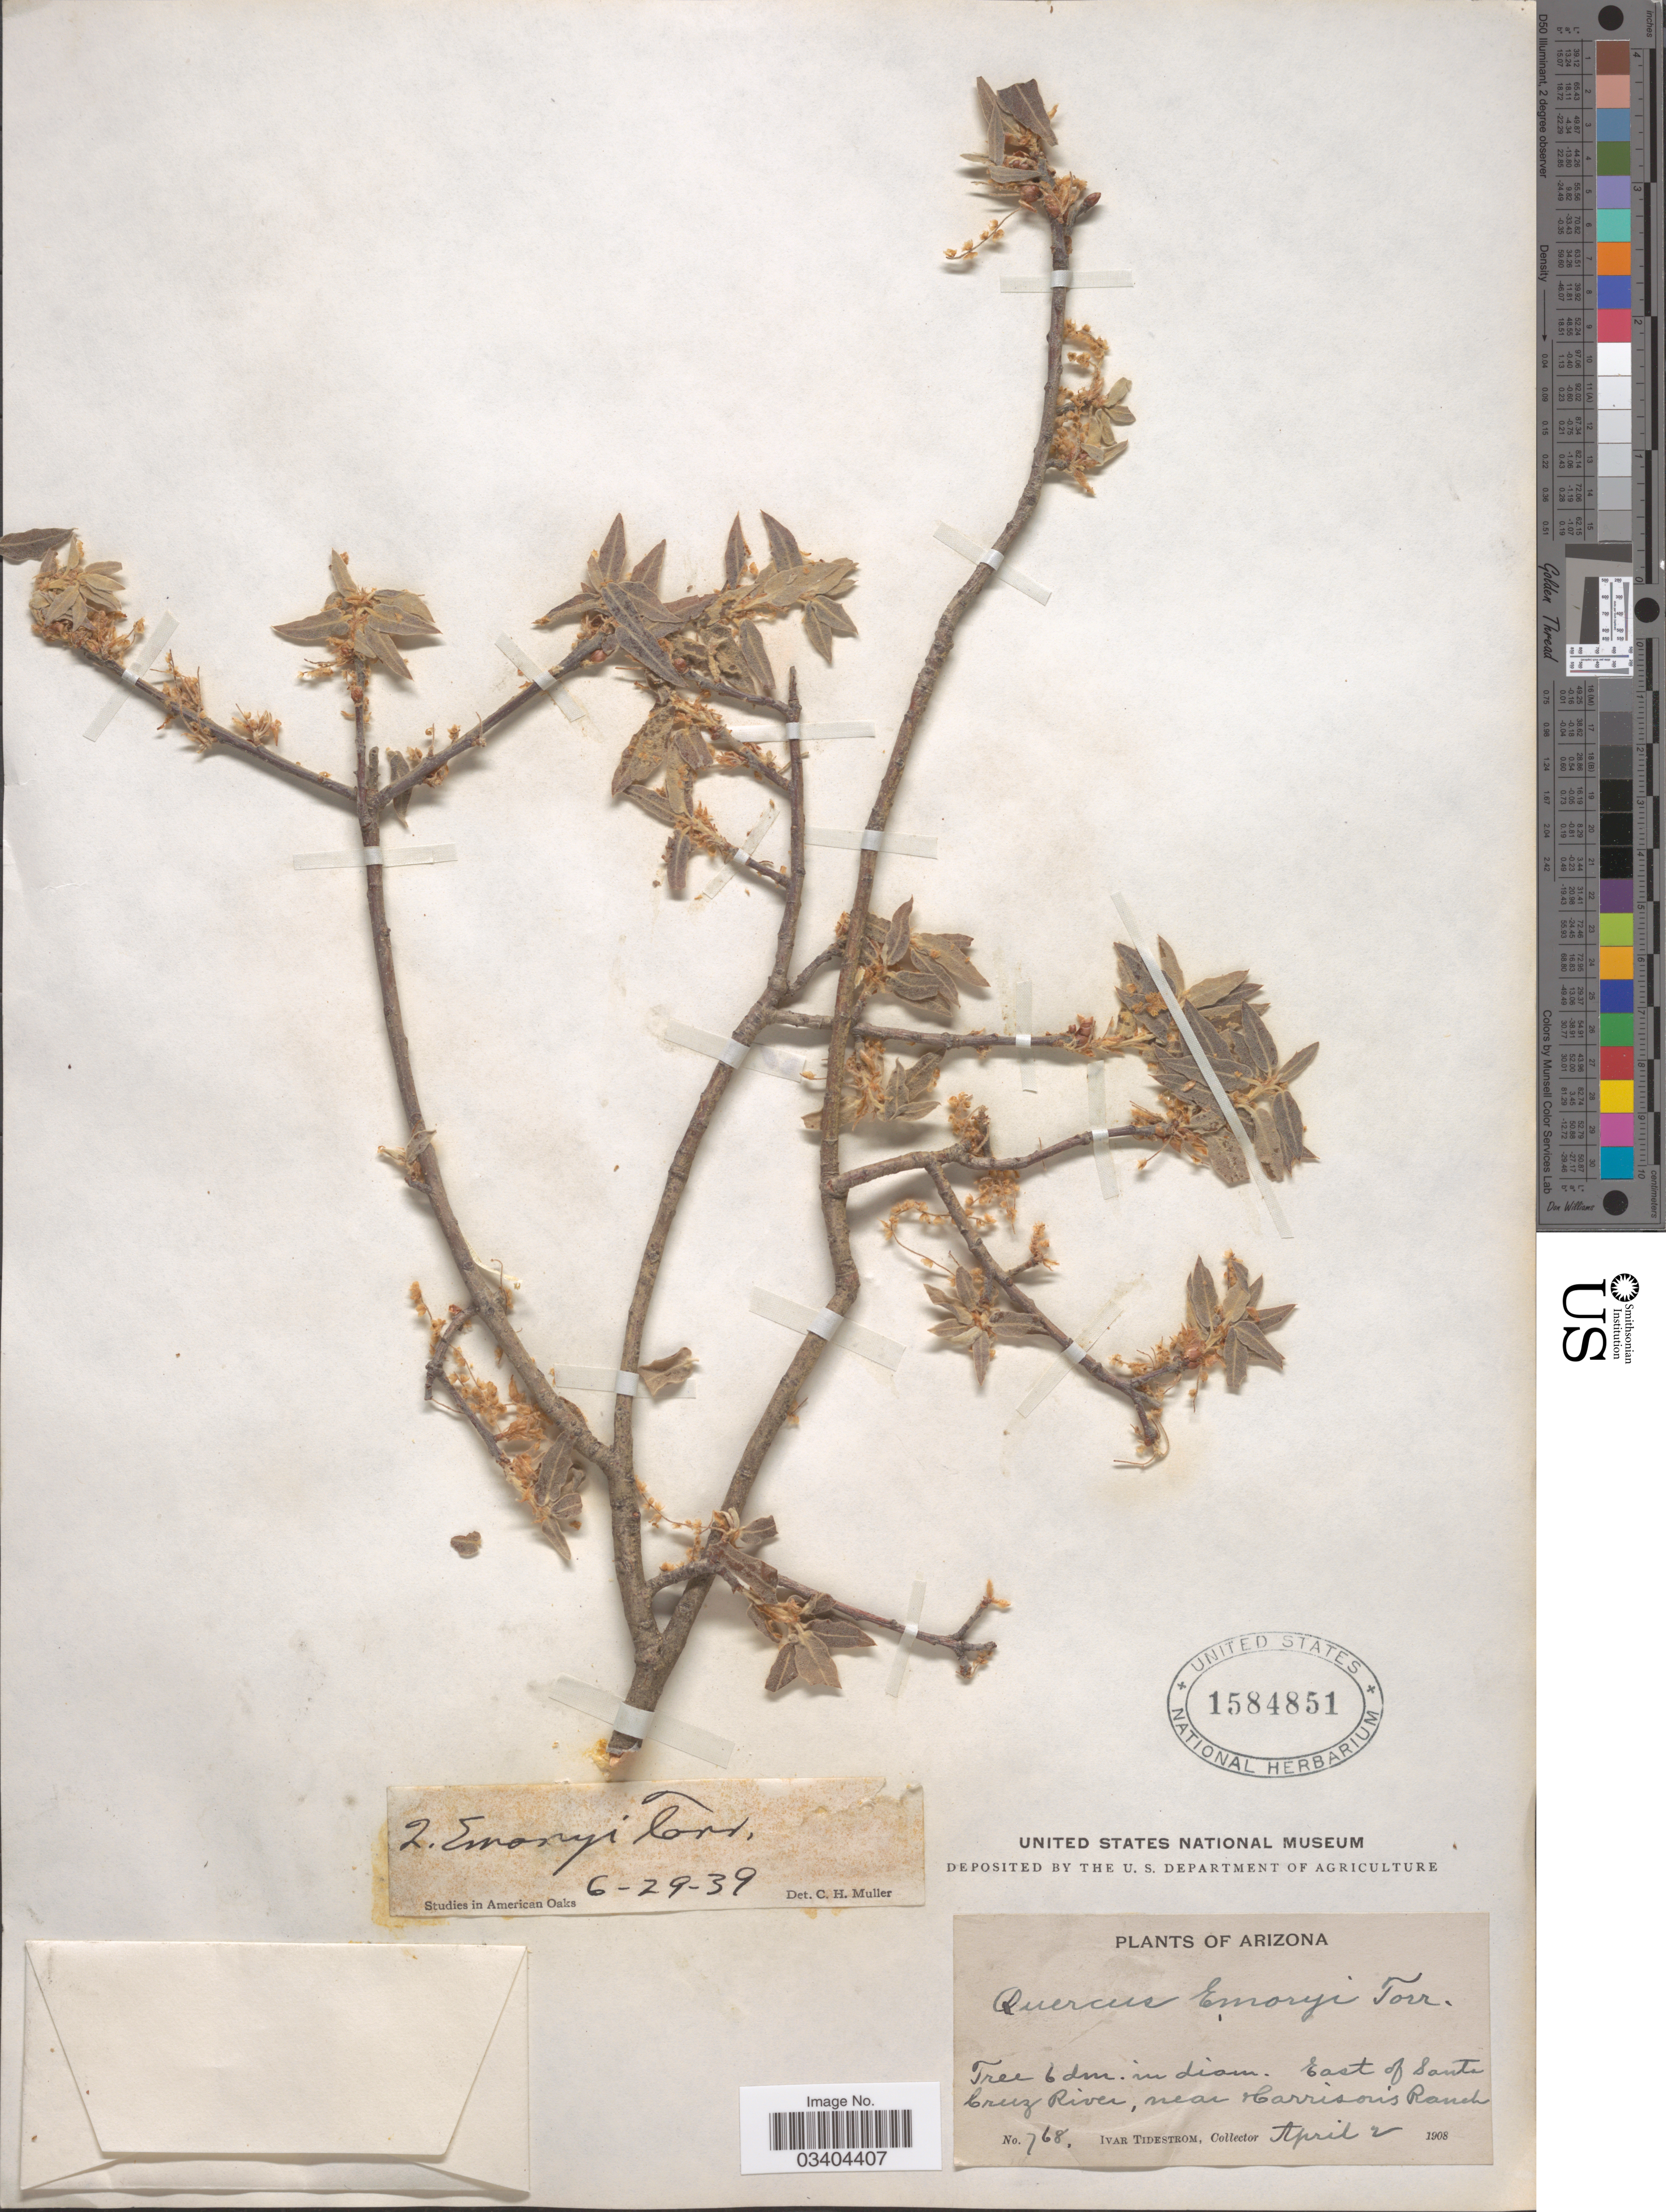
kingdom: Plantae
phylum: Tracheophyta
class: Magnoliopsida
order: Fagales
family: Fagaceae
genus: Quercus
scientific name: Quercus emoryi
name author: Torr. in Emory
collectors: I. F. Tidestrom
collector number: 768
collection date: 1908-04-02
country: United States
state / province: Arizona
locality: East of Santa Cruz River, near Harrison's Ranch.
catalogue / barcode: US 1584851